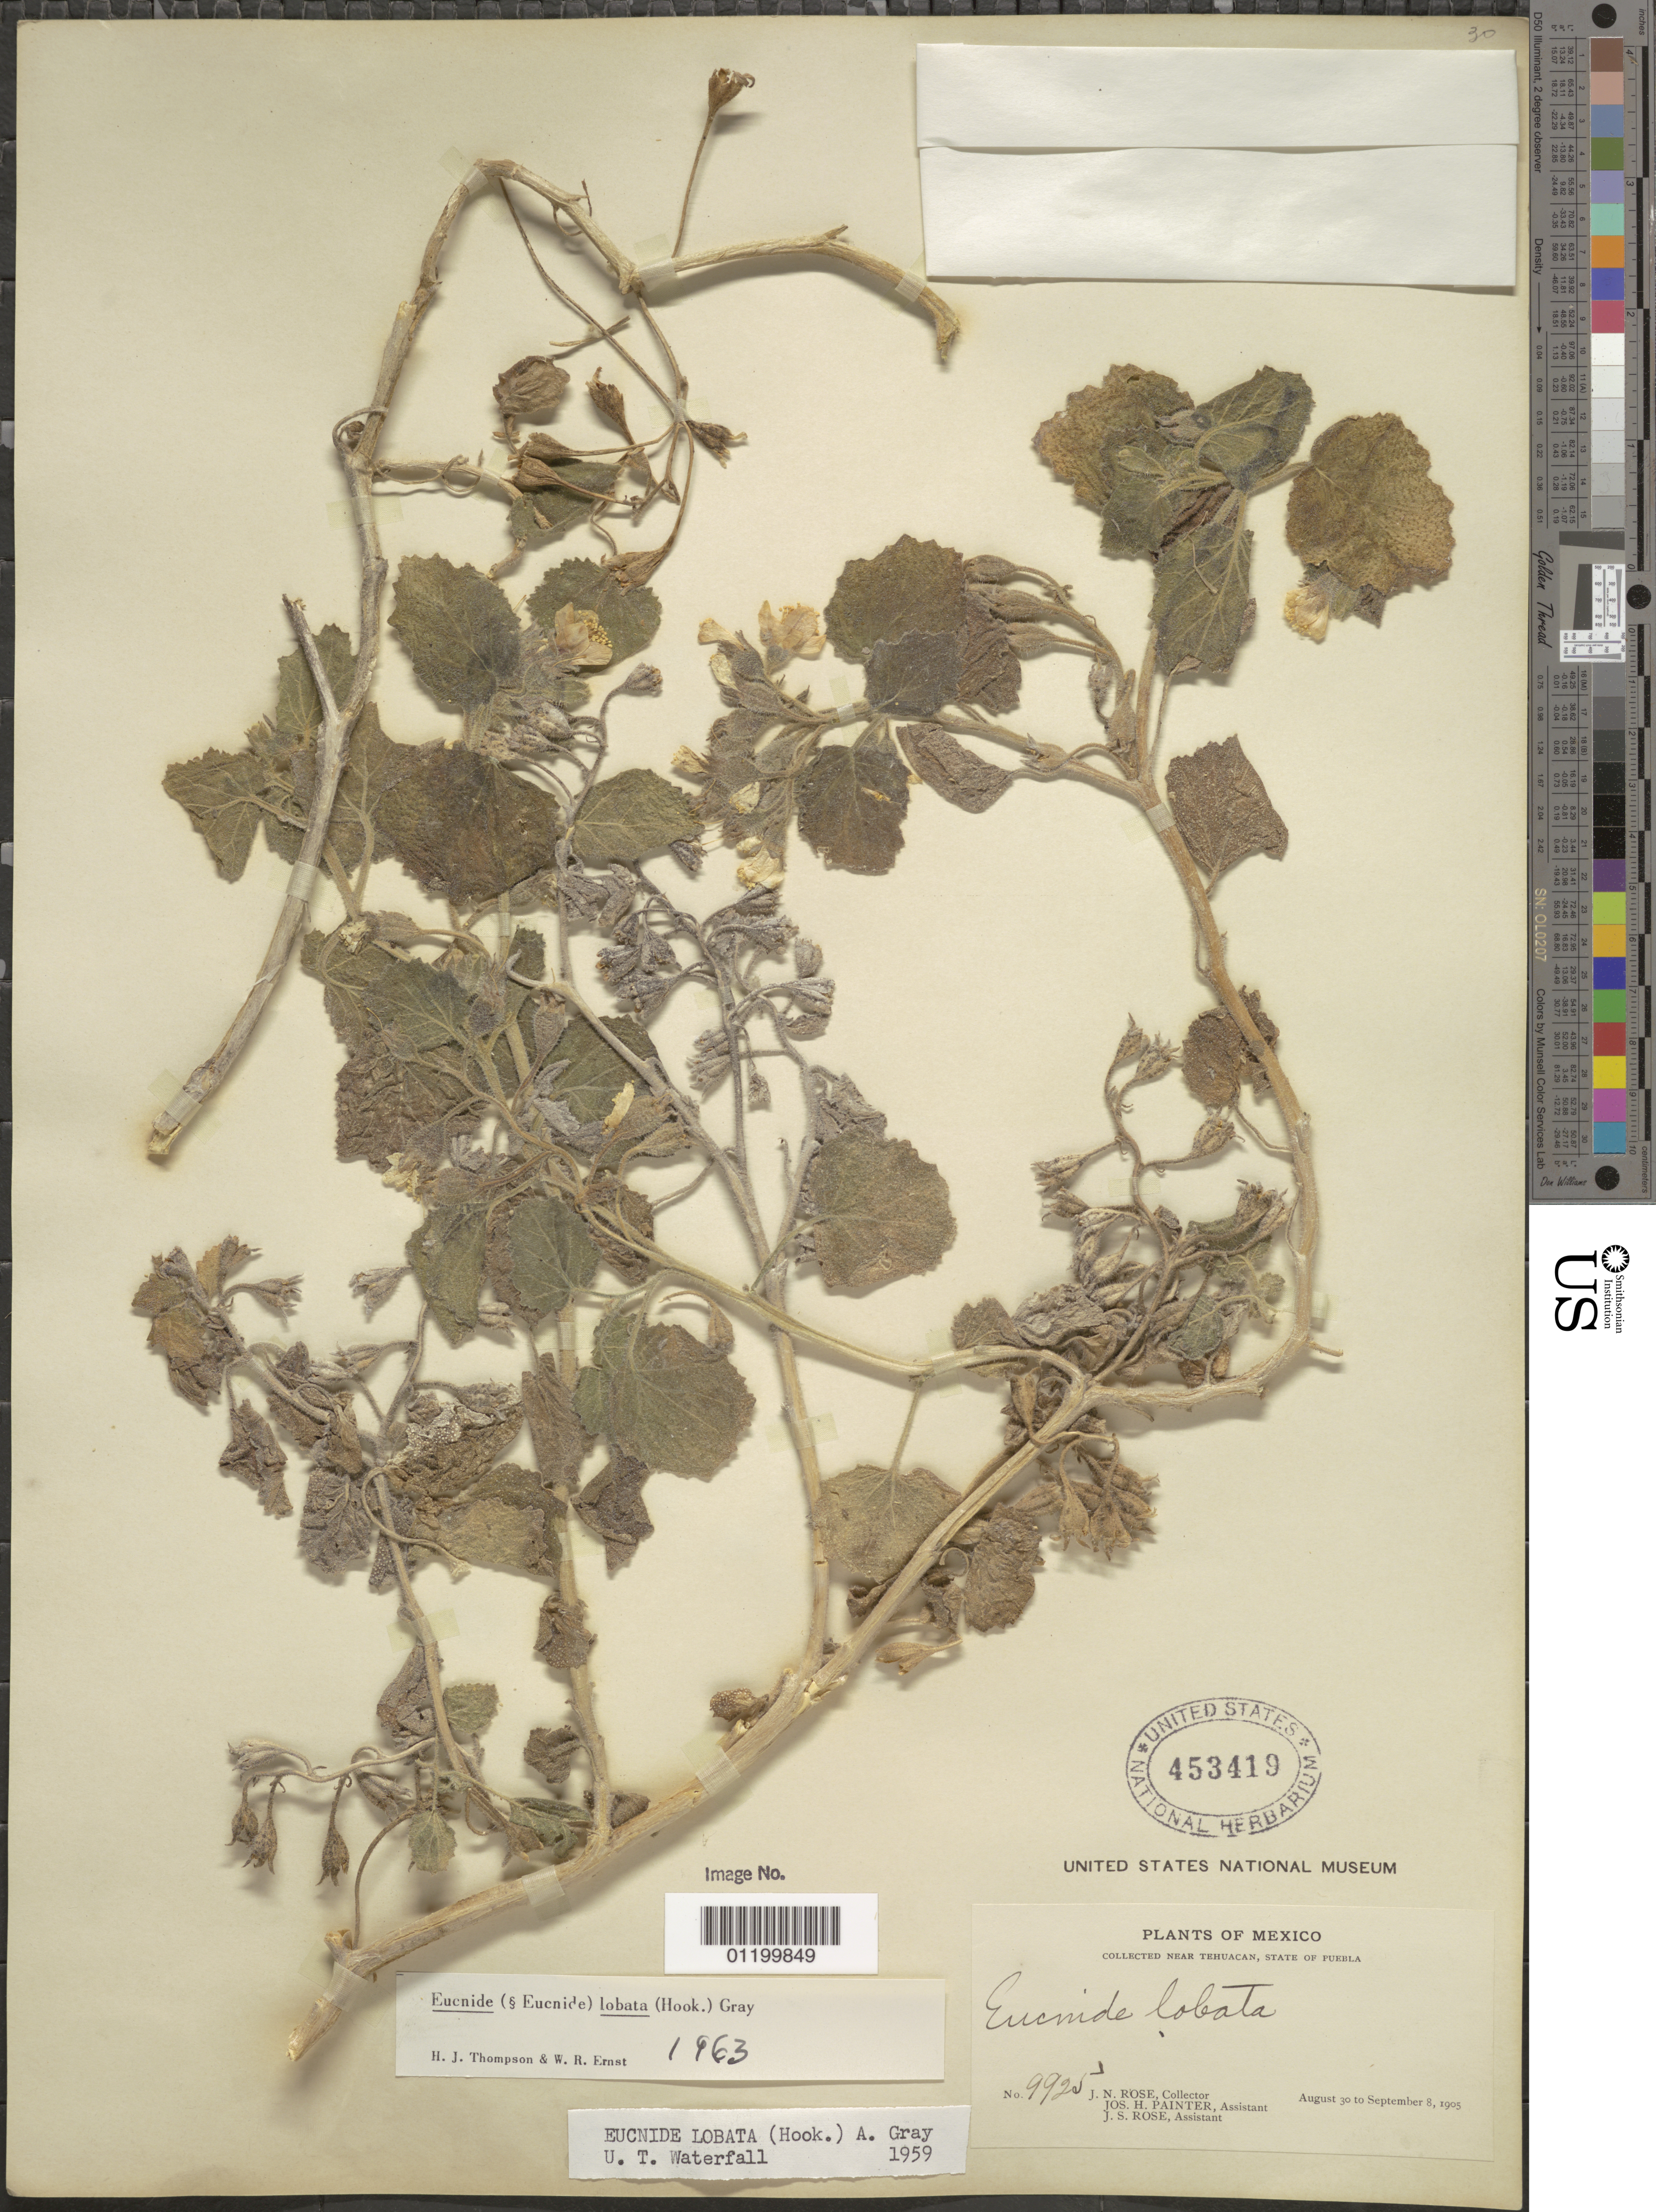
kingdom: Plantae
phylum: Tracheophyta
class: Magnoliopsida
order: Cornales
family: Loasaceae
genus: Eucnide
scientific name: Eucnide lobata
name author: (Hook.) A. Gray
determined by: Thompson, H. J.; Ernst, W. R.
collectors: J. N. Rose, J. H. Painter & J. S. Rose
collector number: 9925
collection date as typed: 30 Aug 1905 to 08 Sep 1905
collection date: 1905-08-30/1905-09-08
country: Mexico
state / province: Puebla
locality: Near Tehuacan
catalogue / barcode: US 453419